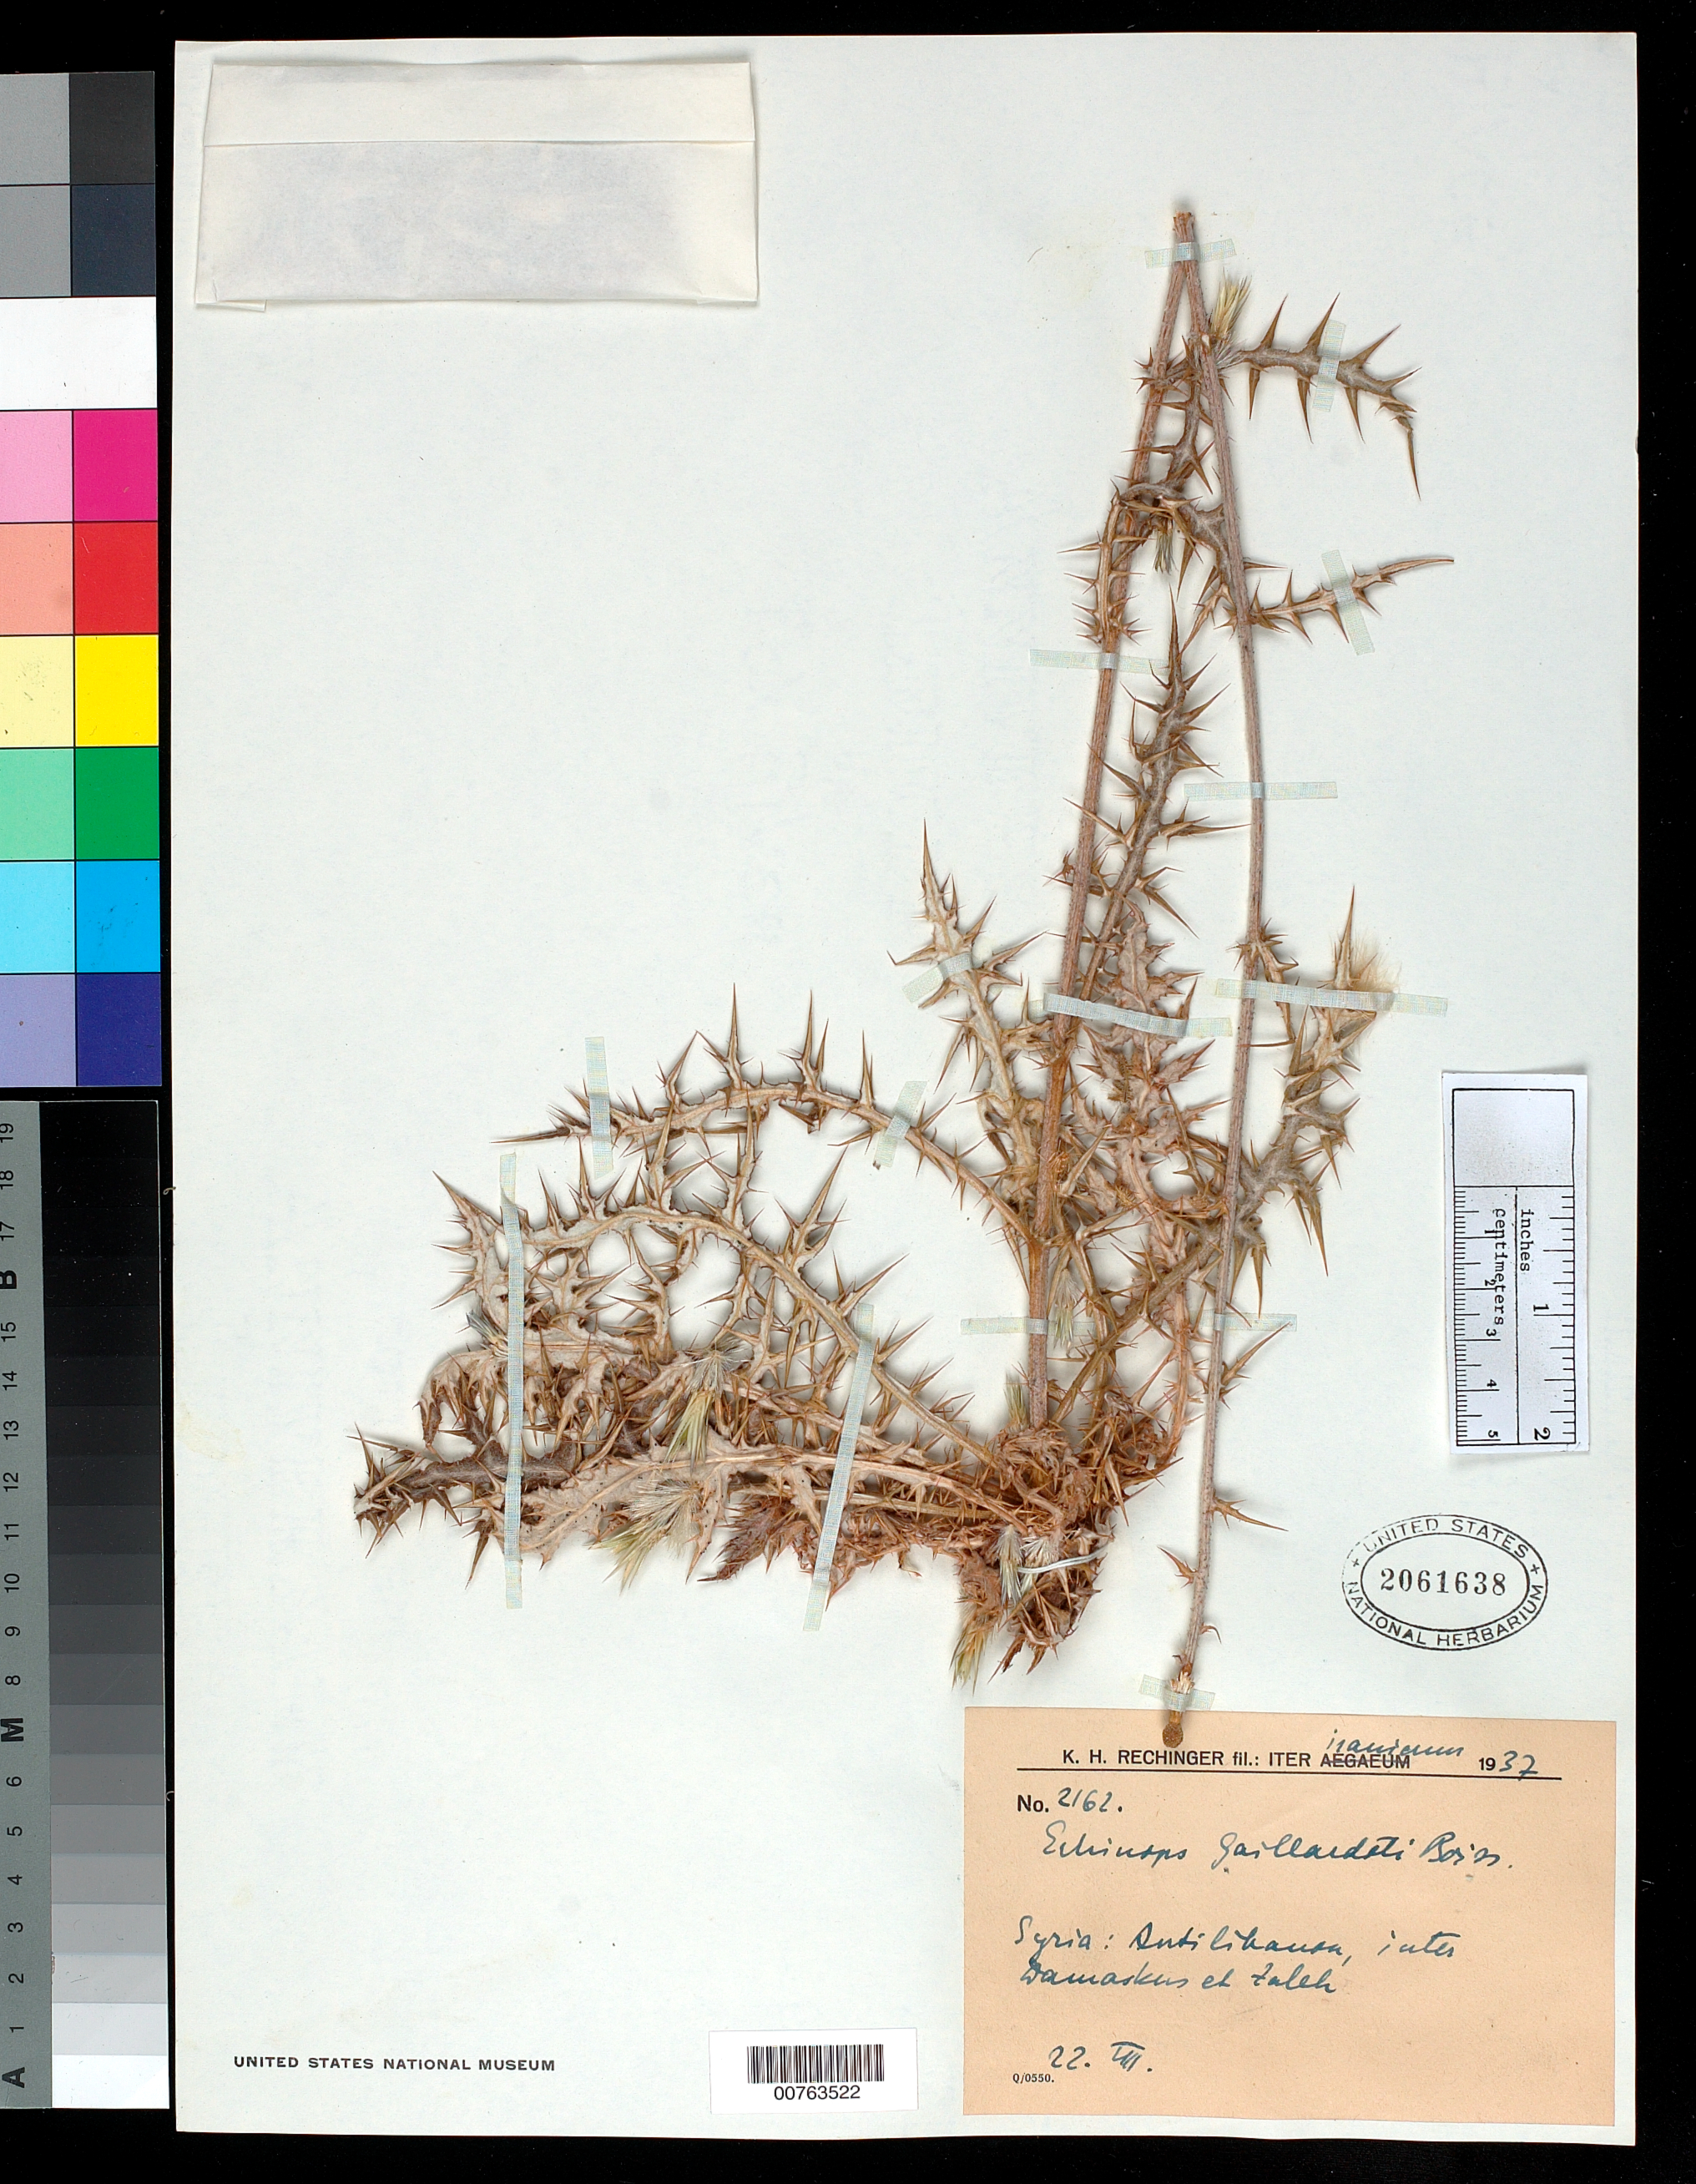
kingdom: Plantae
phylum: Tracheophyta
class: Magnoliopsida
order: Asterales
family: Asteraceae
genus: Echinops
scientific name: Echinops polyceras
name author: Boiss.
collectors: K. H. Rechinger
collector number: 2162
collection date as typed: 22 Jul 1937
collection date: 1937-07-22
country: Syria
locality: Antilihauon [sic], inter Damaskus et Taleh [sic].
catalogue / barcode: US 2061638